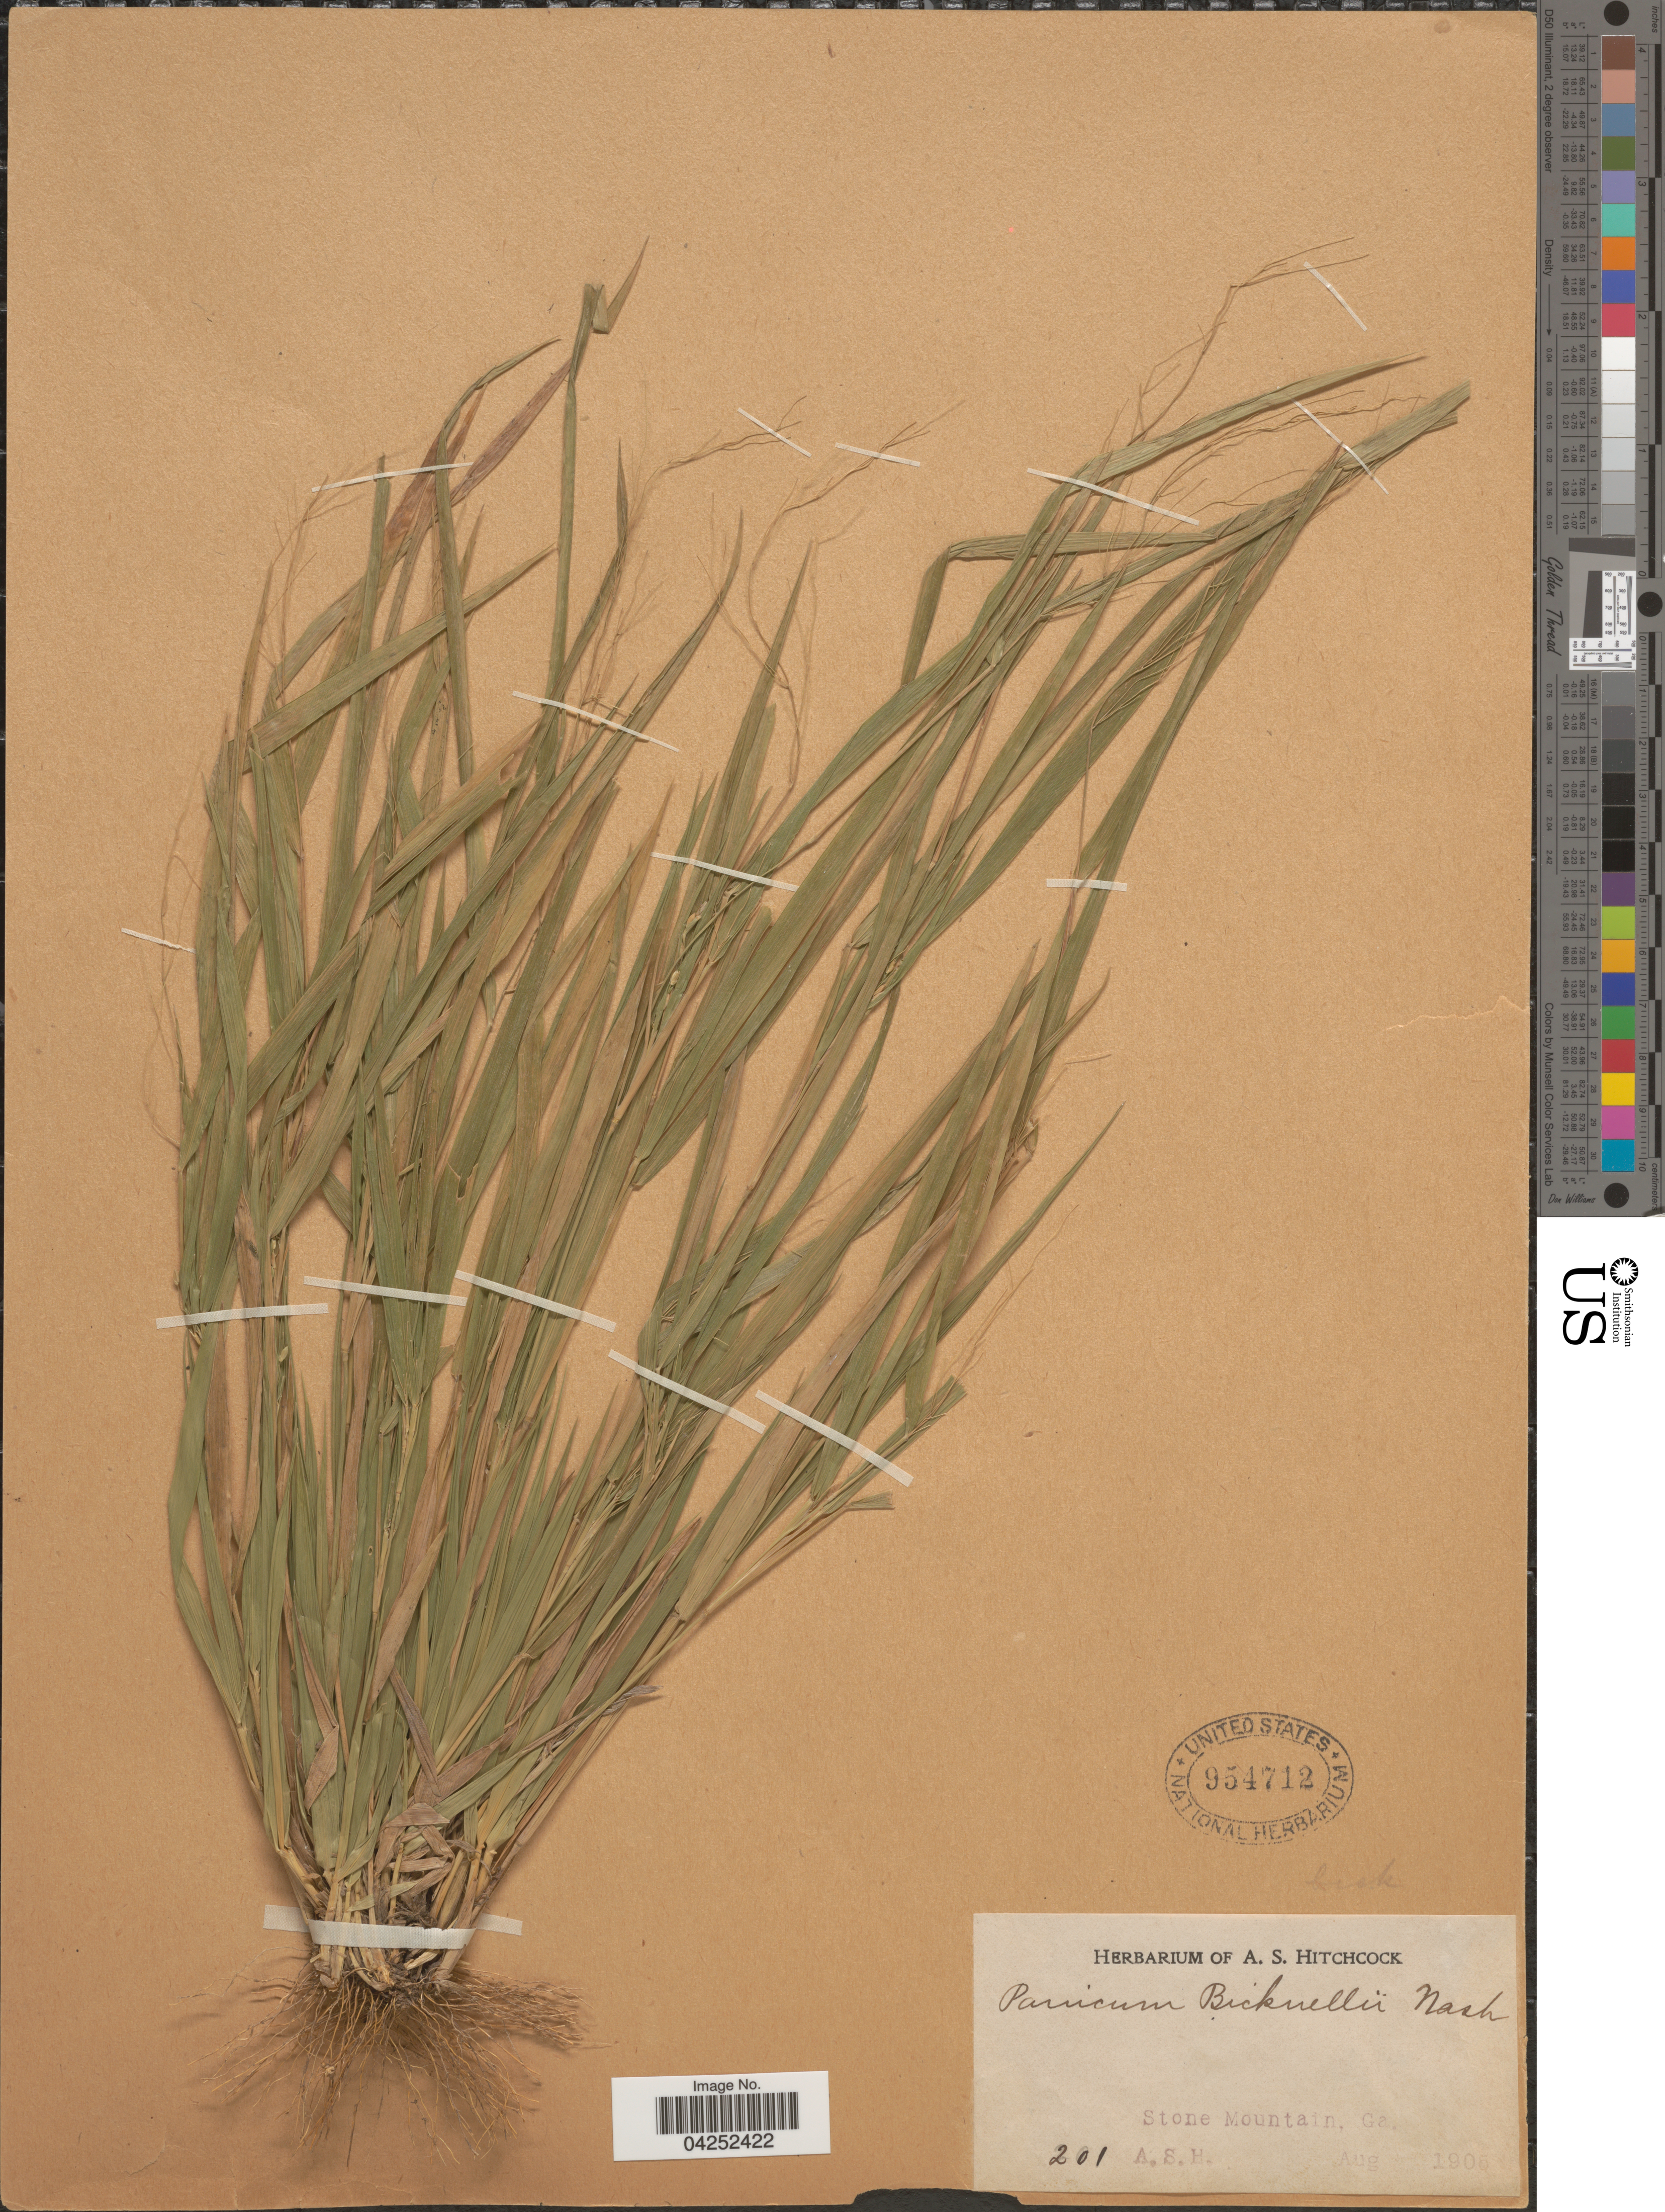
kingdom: Plantae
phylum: Tracheophyta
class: Liliopsida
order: Poales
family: Poaceae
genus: Dichanthelium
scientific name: Dichanthelium bicknellii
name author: (Nash) LeBlond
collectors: A. S. Hitchcock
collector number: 201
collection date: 1905-08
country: United States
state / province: Georgia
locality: Stone Mountain.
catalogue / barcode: US 954712